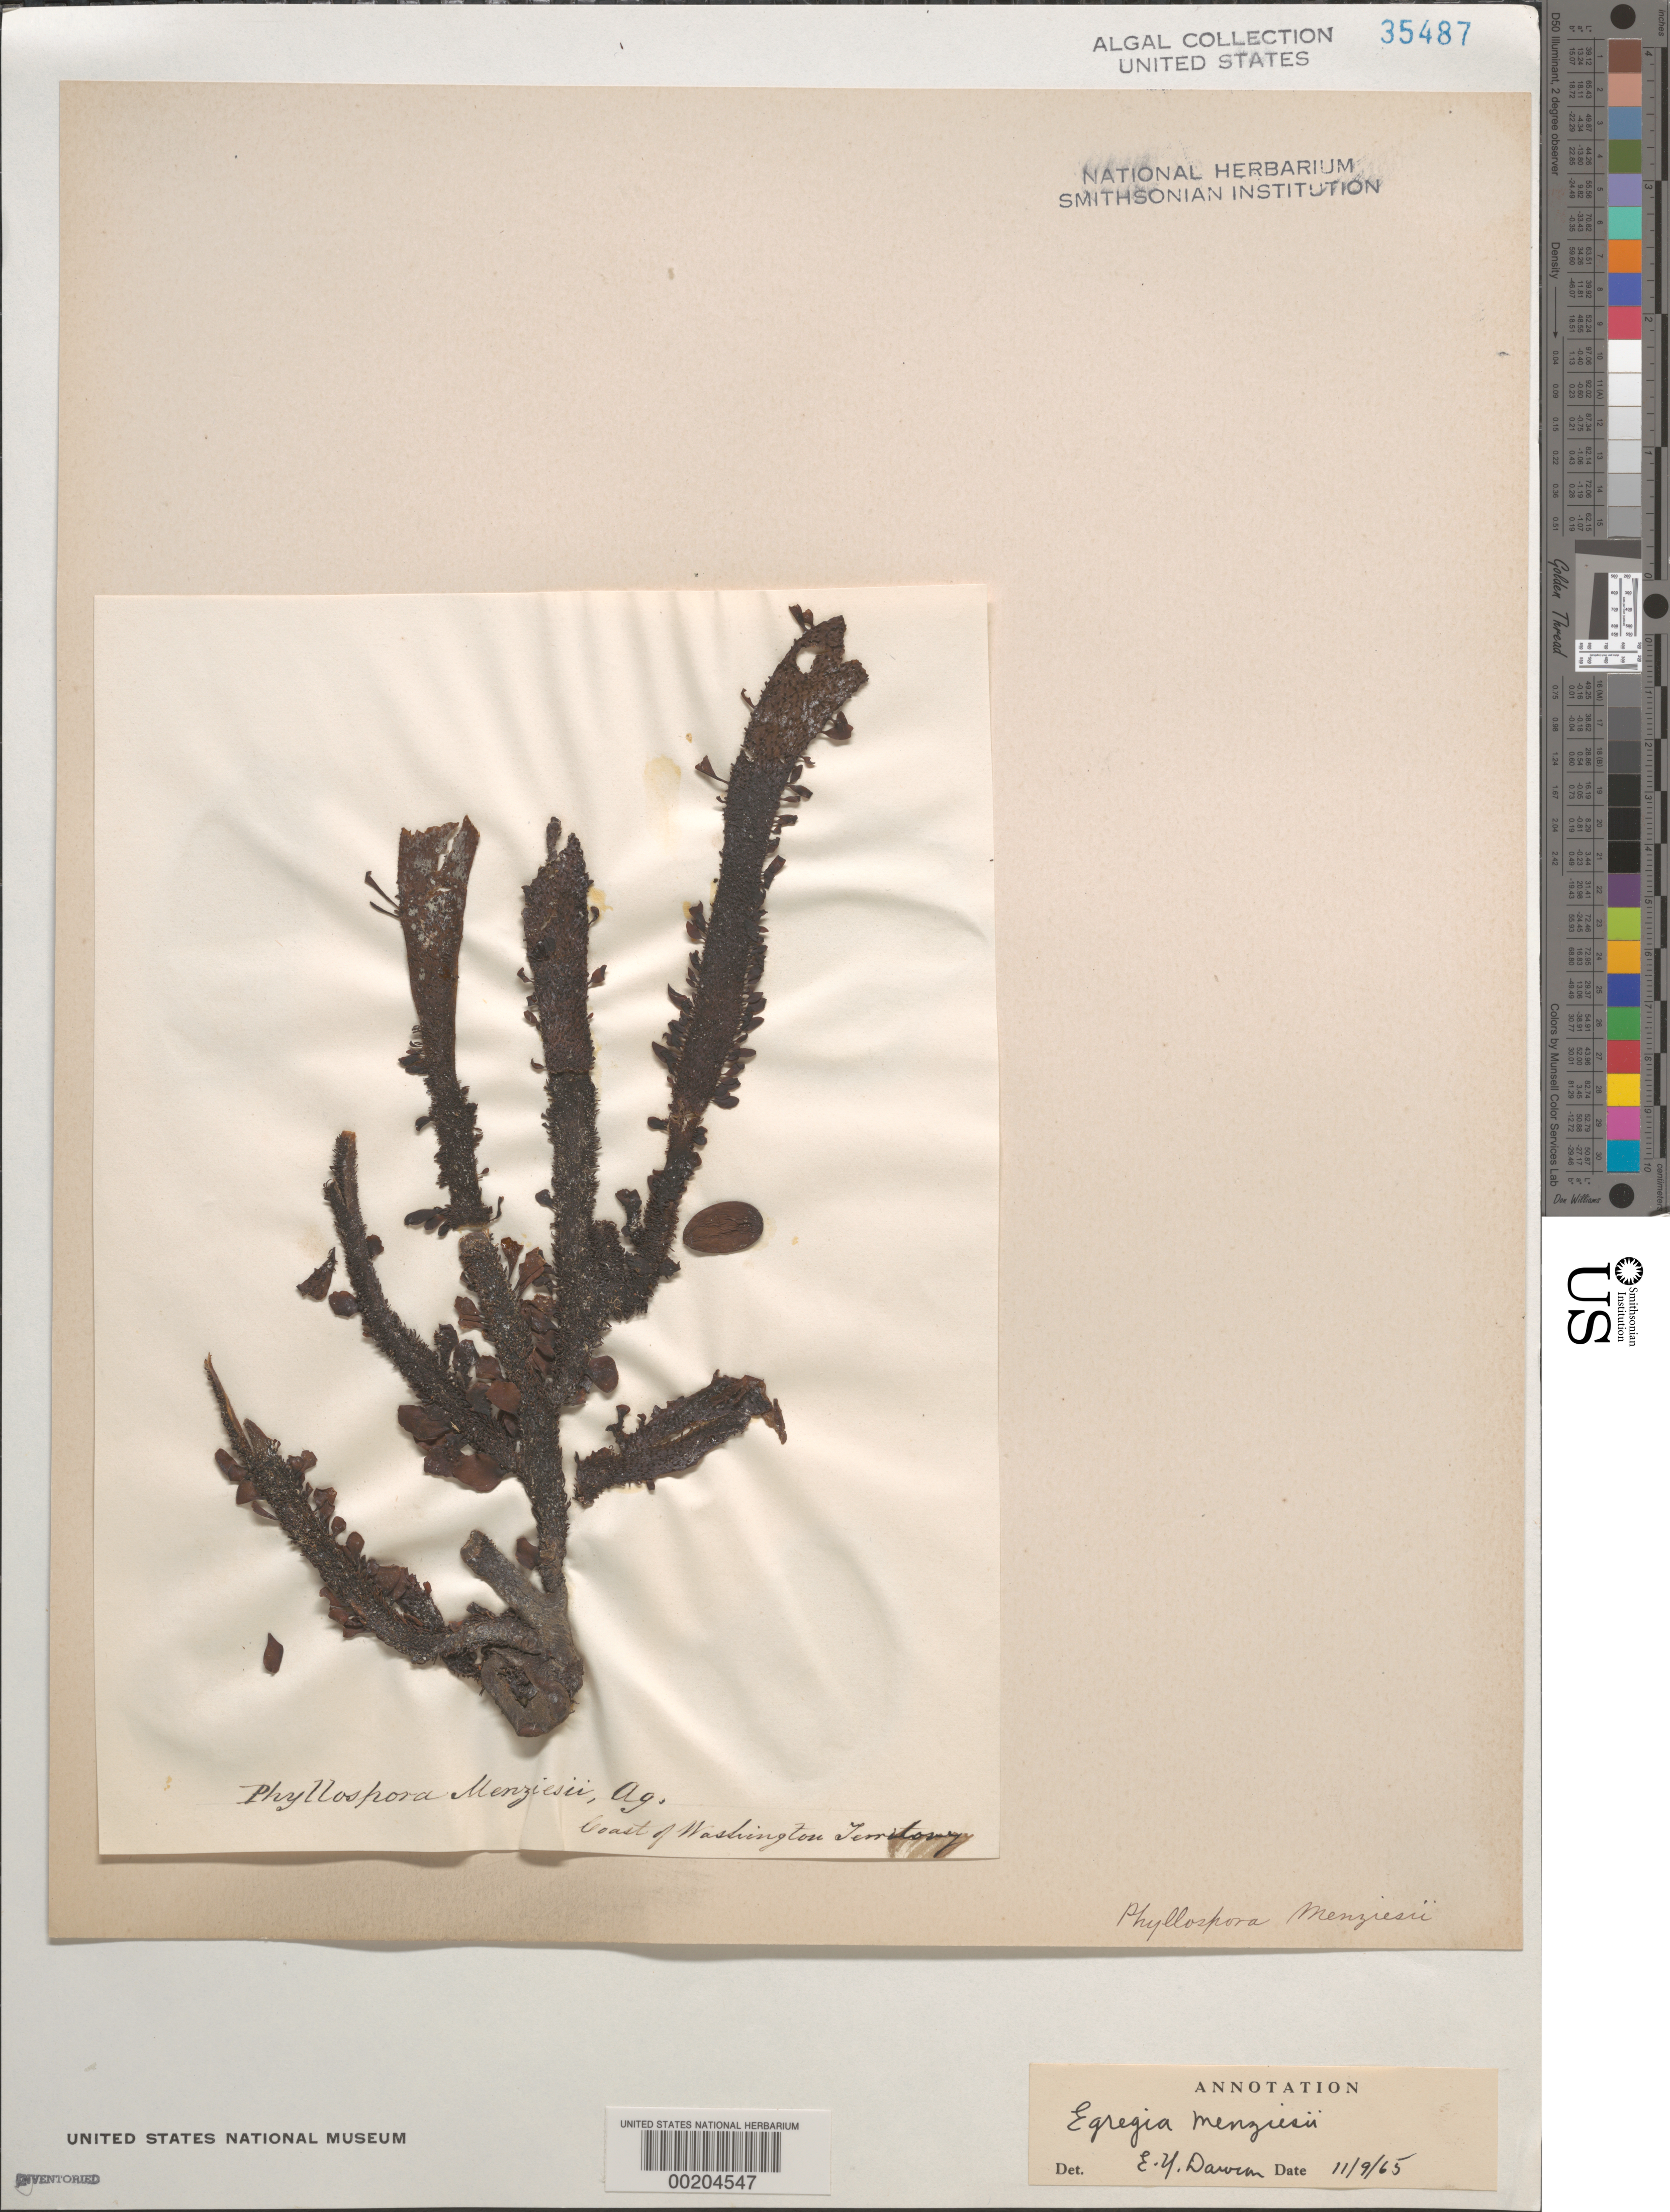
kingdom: Chromista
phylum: Ochrophyta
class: Phaeophyceae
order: Laminariales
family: Lessoniaceae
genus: Egregia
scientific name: Egregia menziesii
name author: (Turner) Aresch.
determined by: Dawson, E. Y.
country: United States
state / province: Washington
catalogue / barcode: US 35487